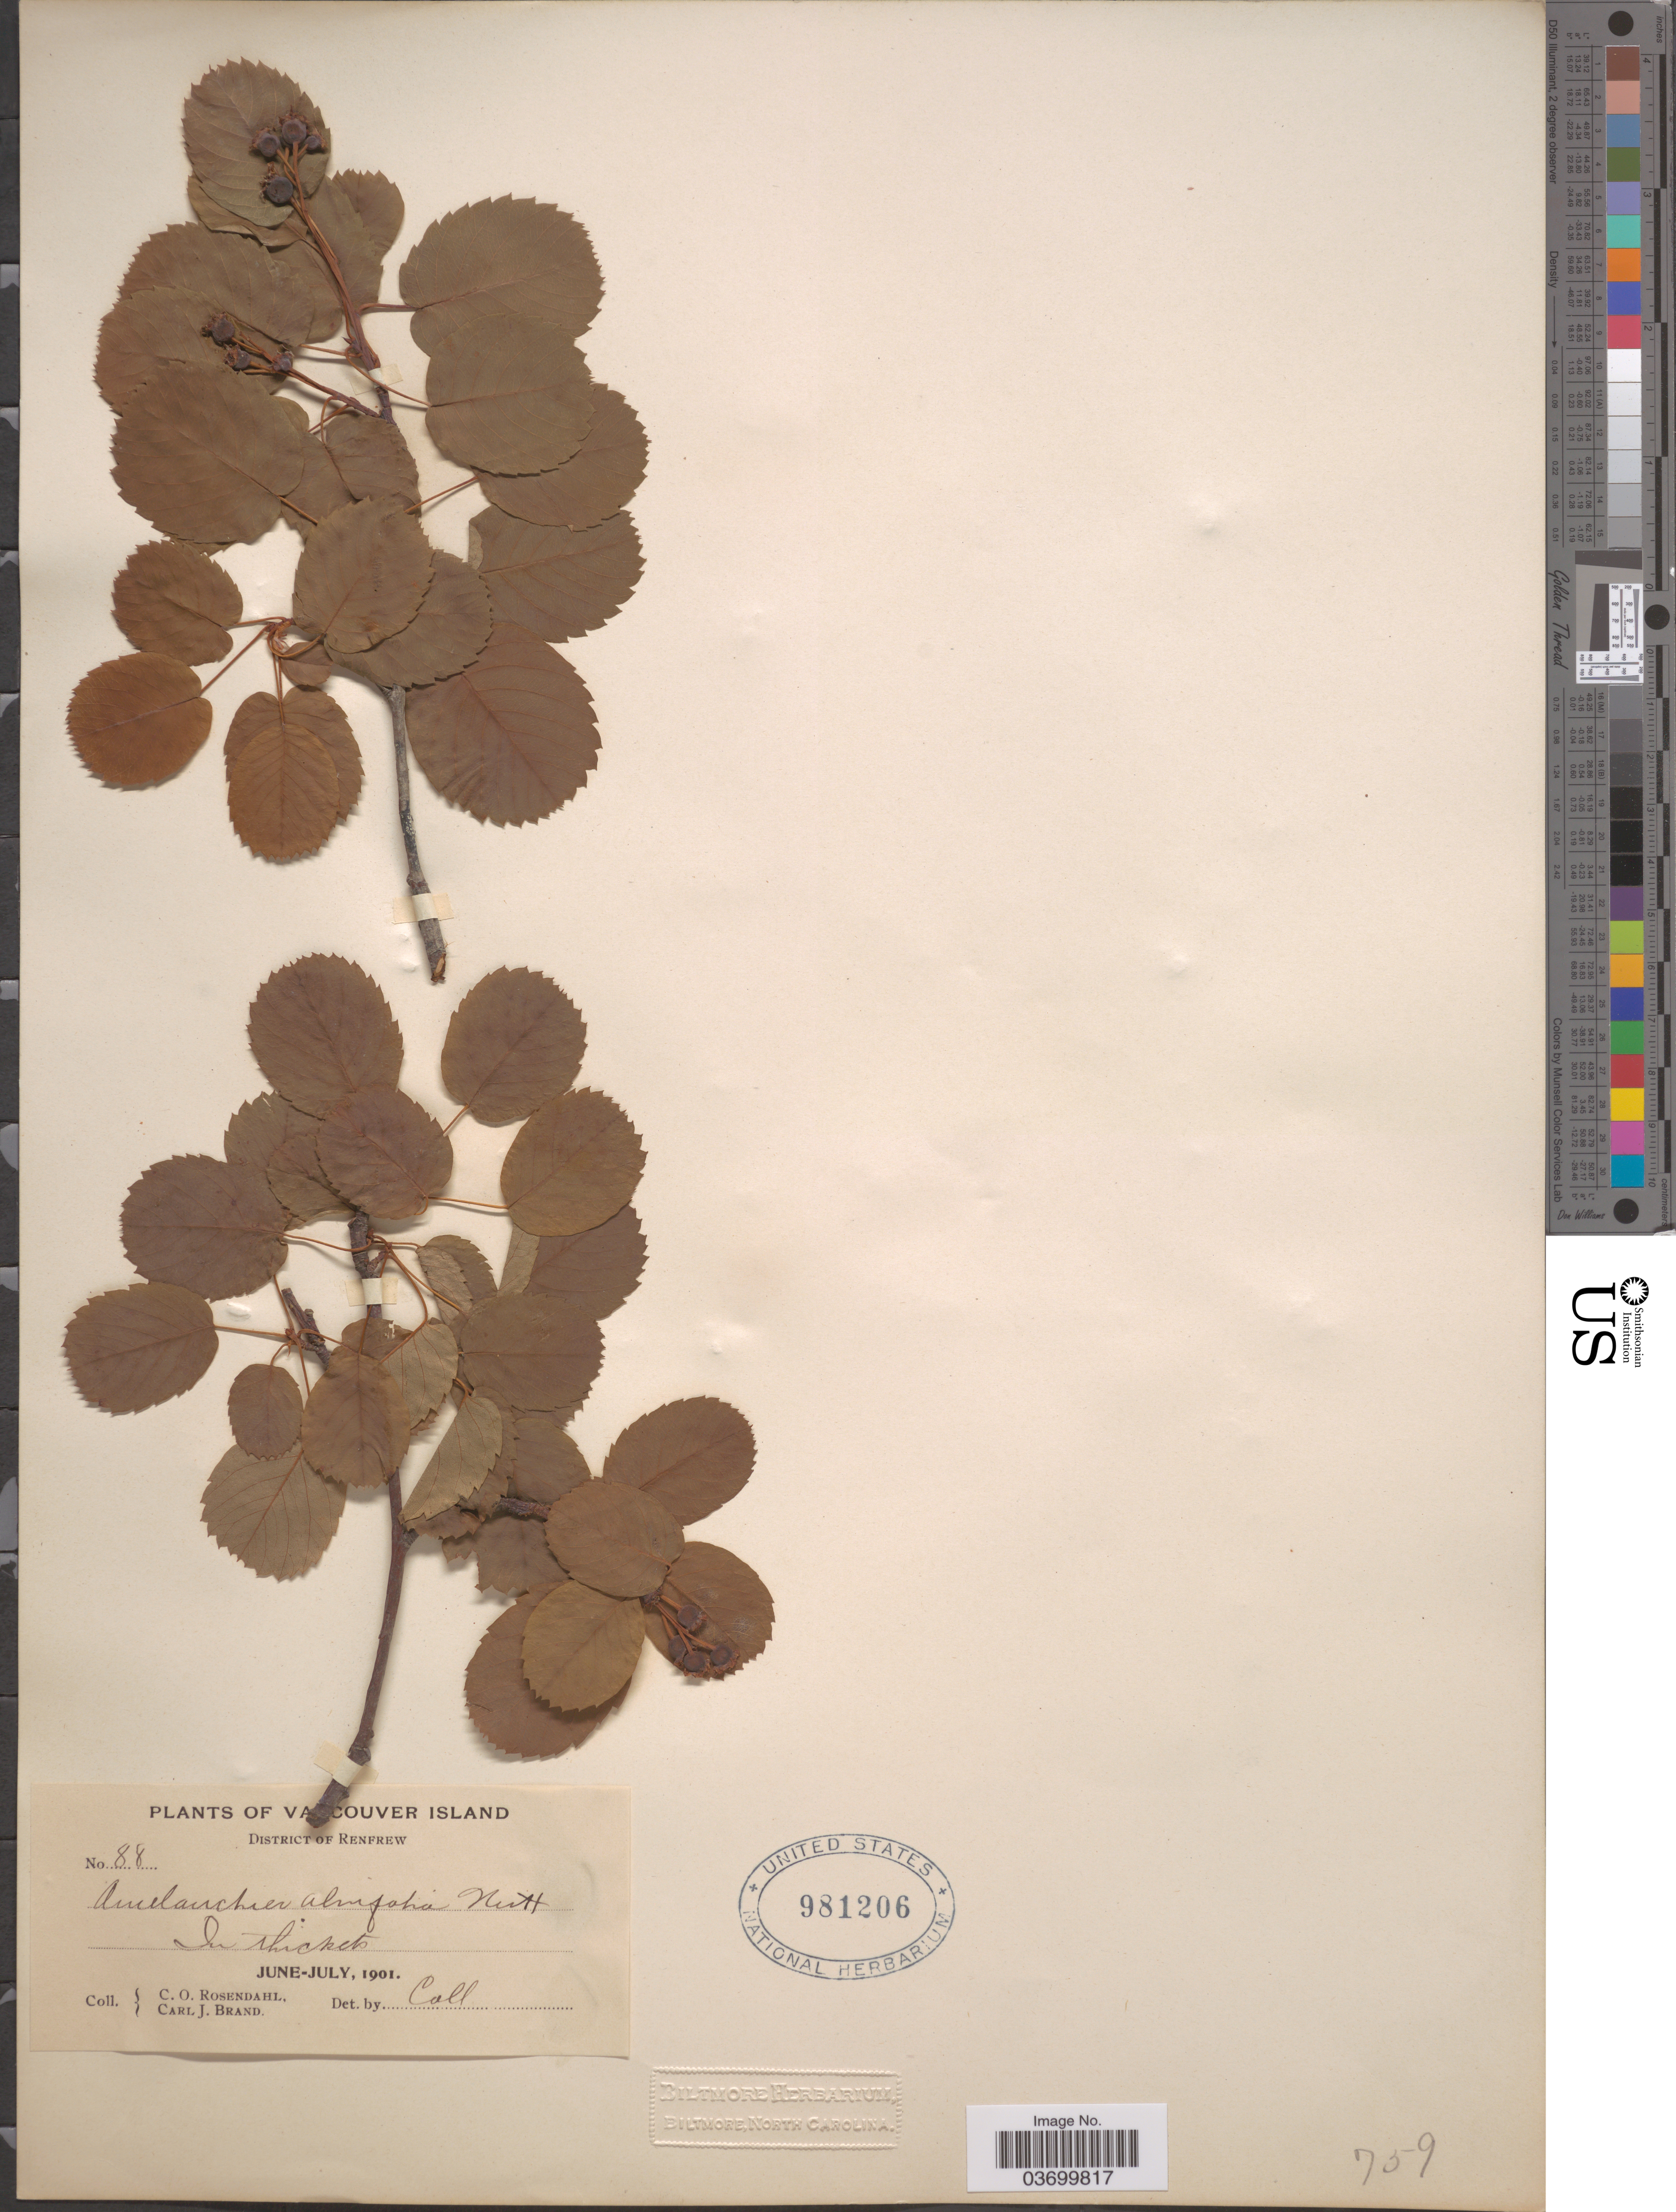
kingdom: Plantae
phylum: Tracheophyta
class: Magnoliopsida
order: Rosales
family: Rosaceae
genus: Amelanchier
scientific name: Amelanchier alnifolia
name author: (Nutt.) Nutt. ex M. Roem.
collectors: C. O. Rosendahl & C. J. Brand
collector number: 88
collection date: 1901-06/1901-07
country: Canada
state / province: British Columbia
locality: Vancouver Island. District of Renfrew.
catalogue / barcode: US 981206